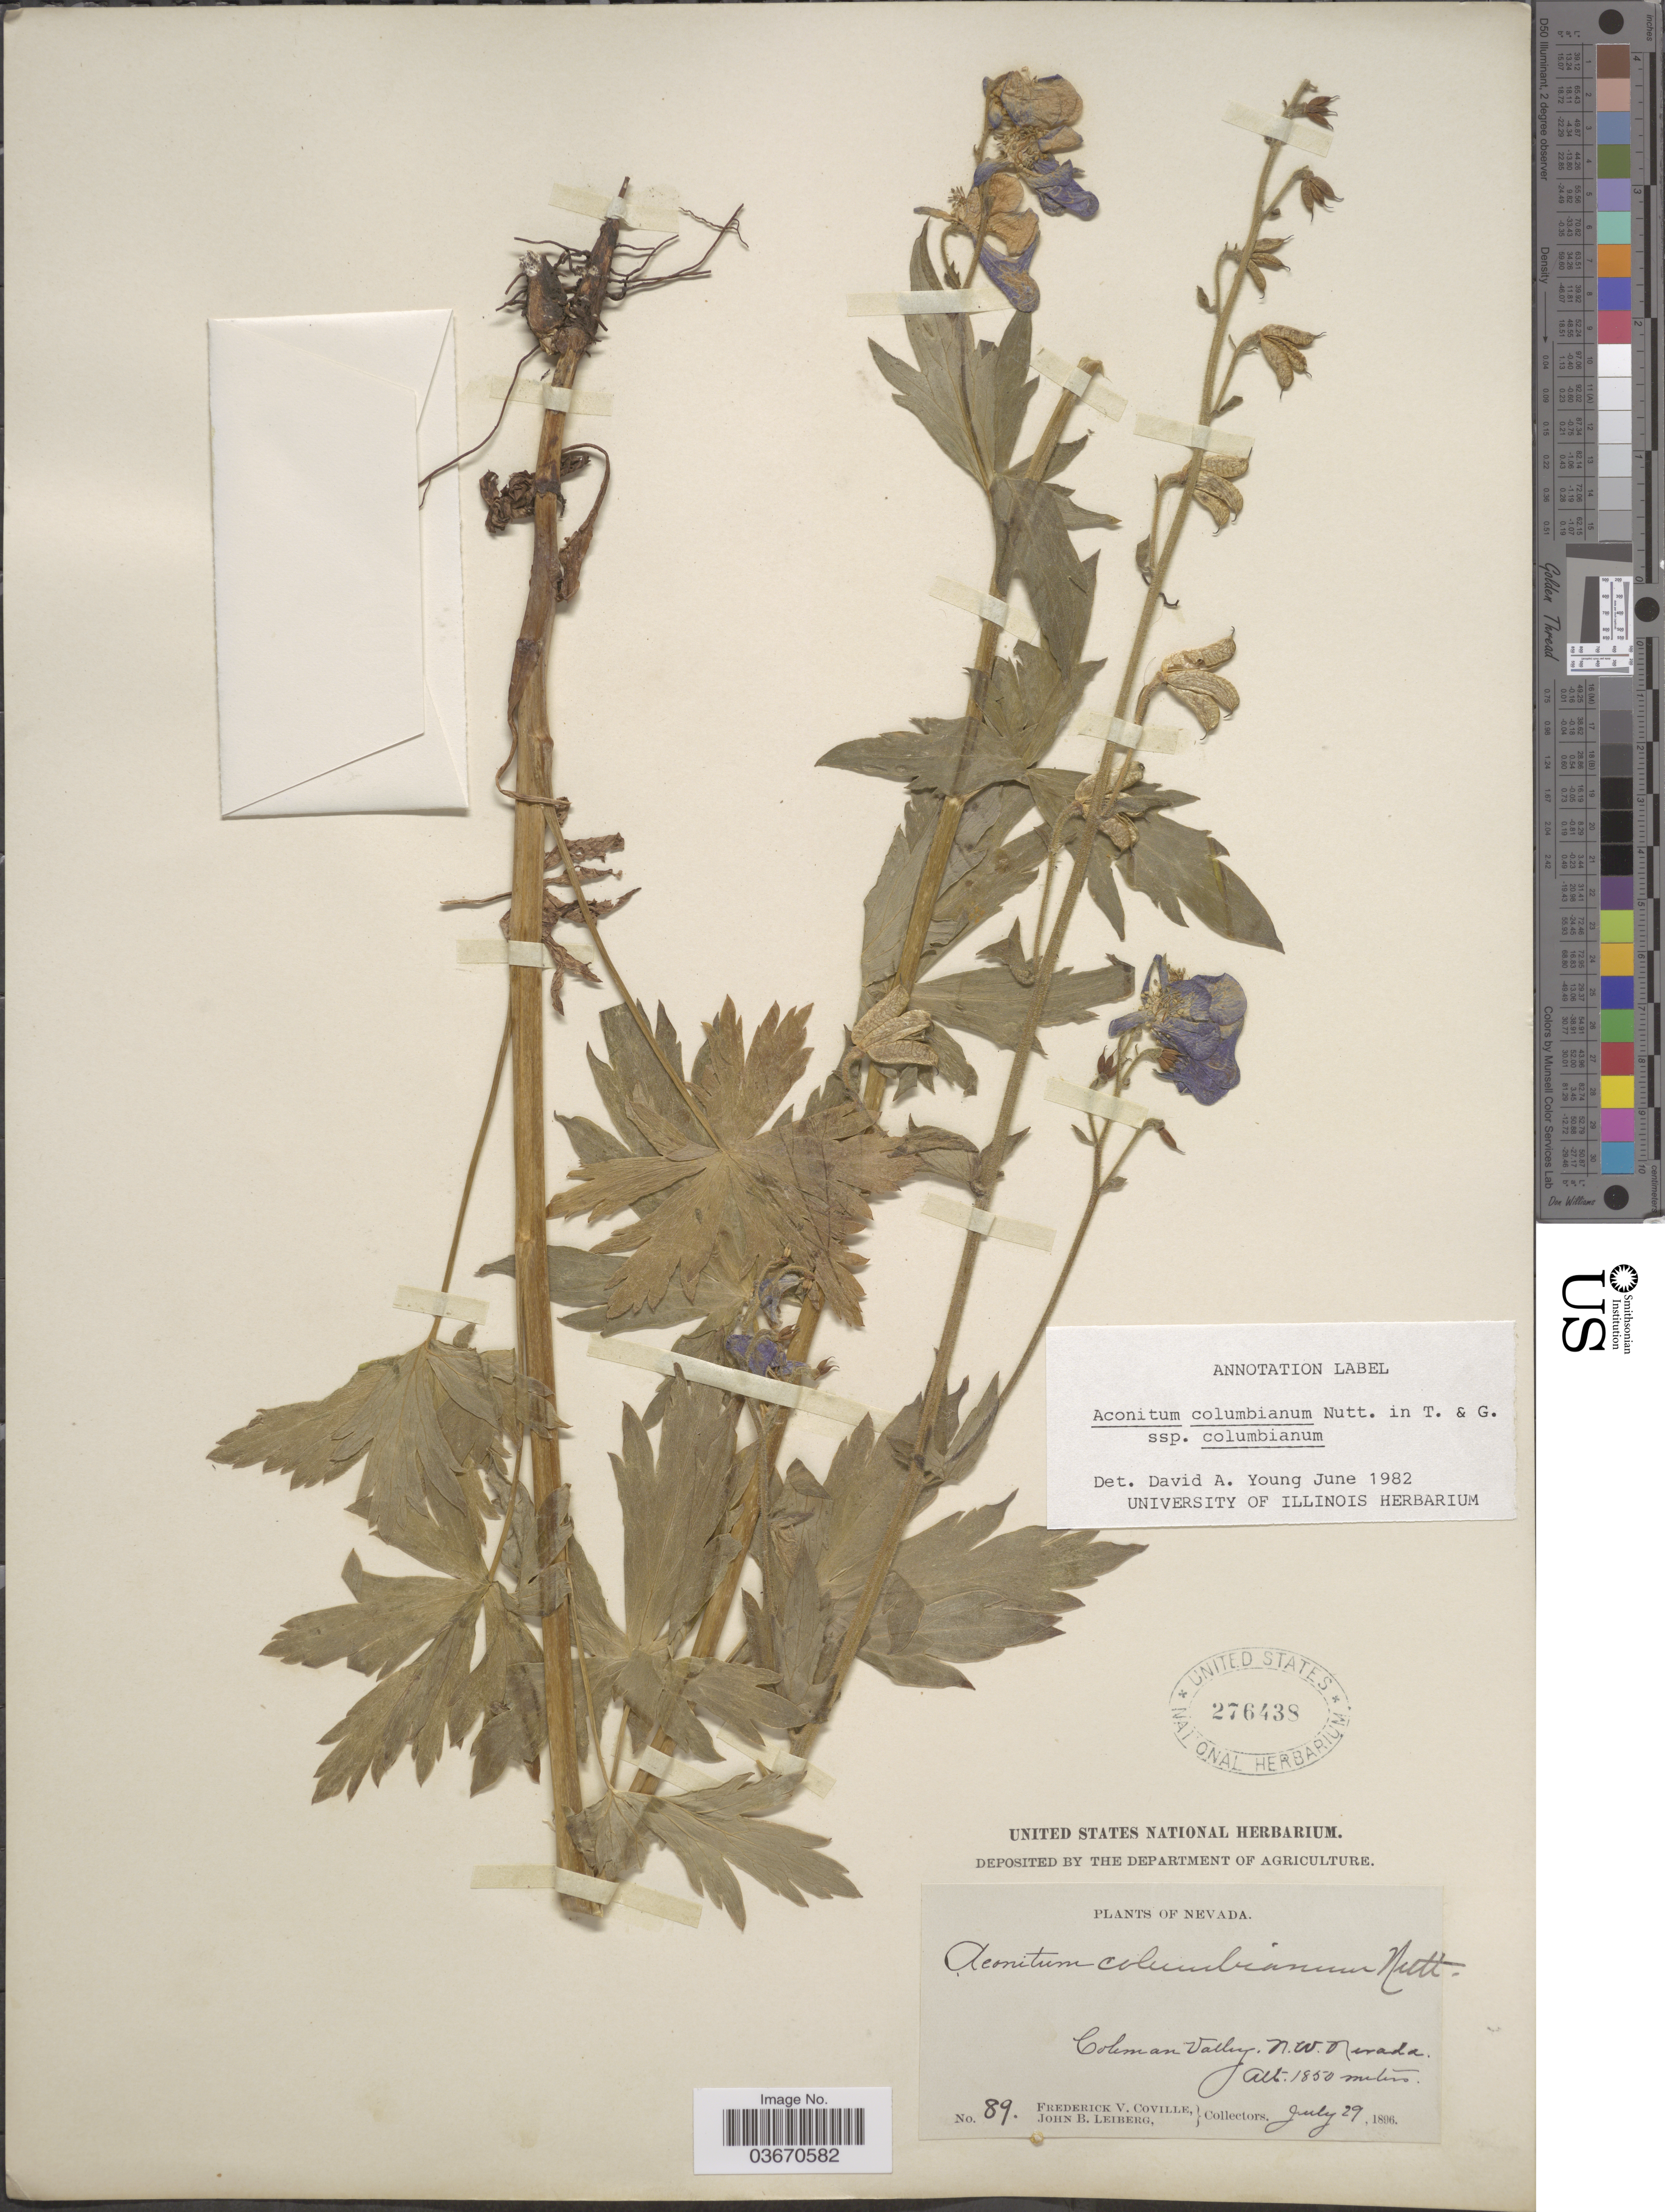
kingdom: Plantae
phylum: Tracheophyta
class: Magnoliopsida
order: Ranunculales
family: Ranunculaceae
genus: Aconitum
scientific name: Aconitum columbianum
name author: Nutt.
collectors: F. V. Coville & J. B. Leiberg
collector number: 89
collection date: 1896-07-29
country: United States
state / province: Nevada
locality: Coleman Valley. N. W. Nevada.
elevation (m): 1850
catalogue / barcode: US 276438